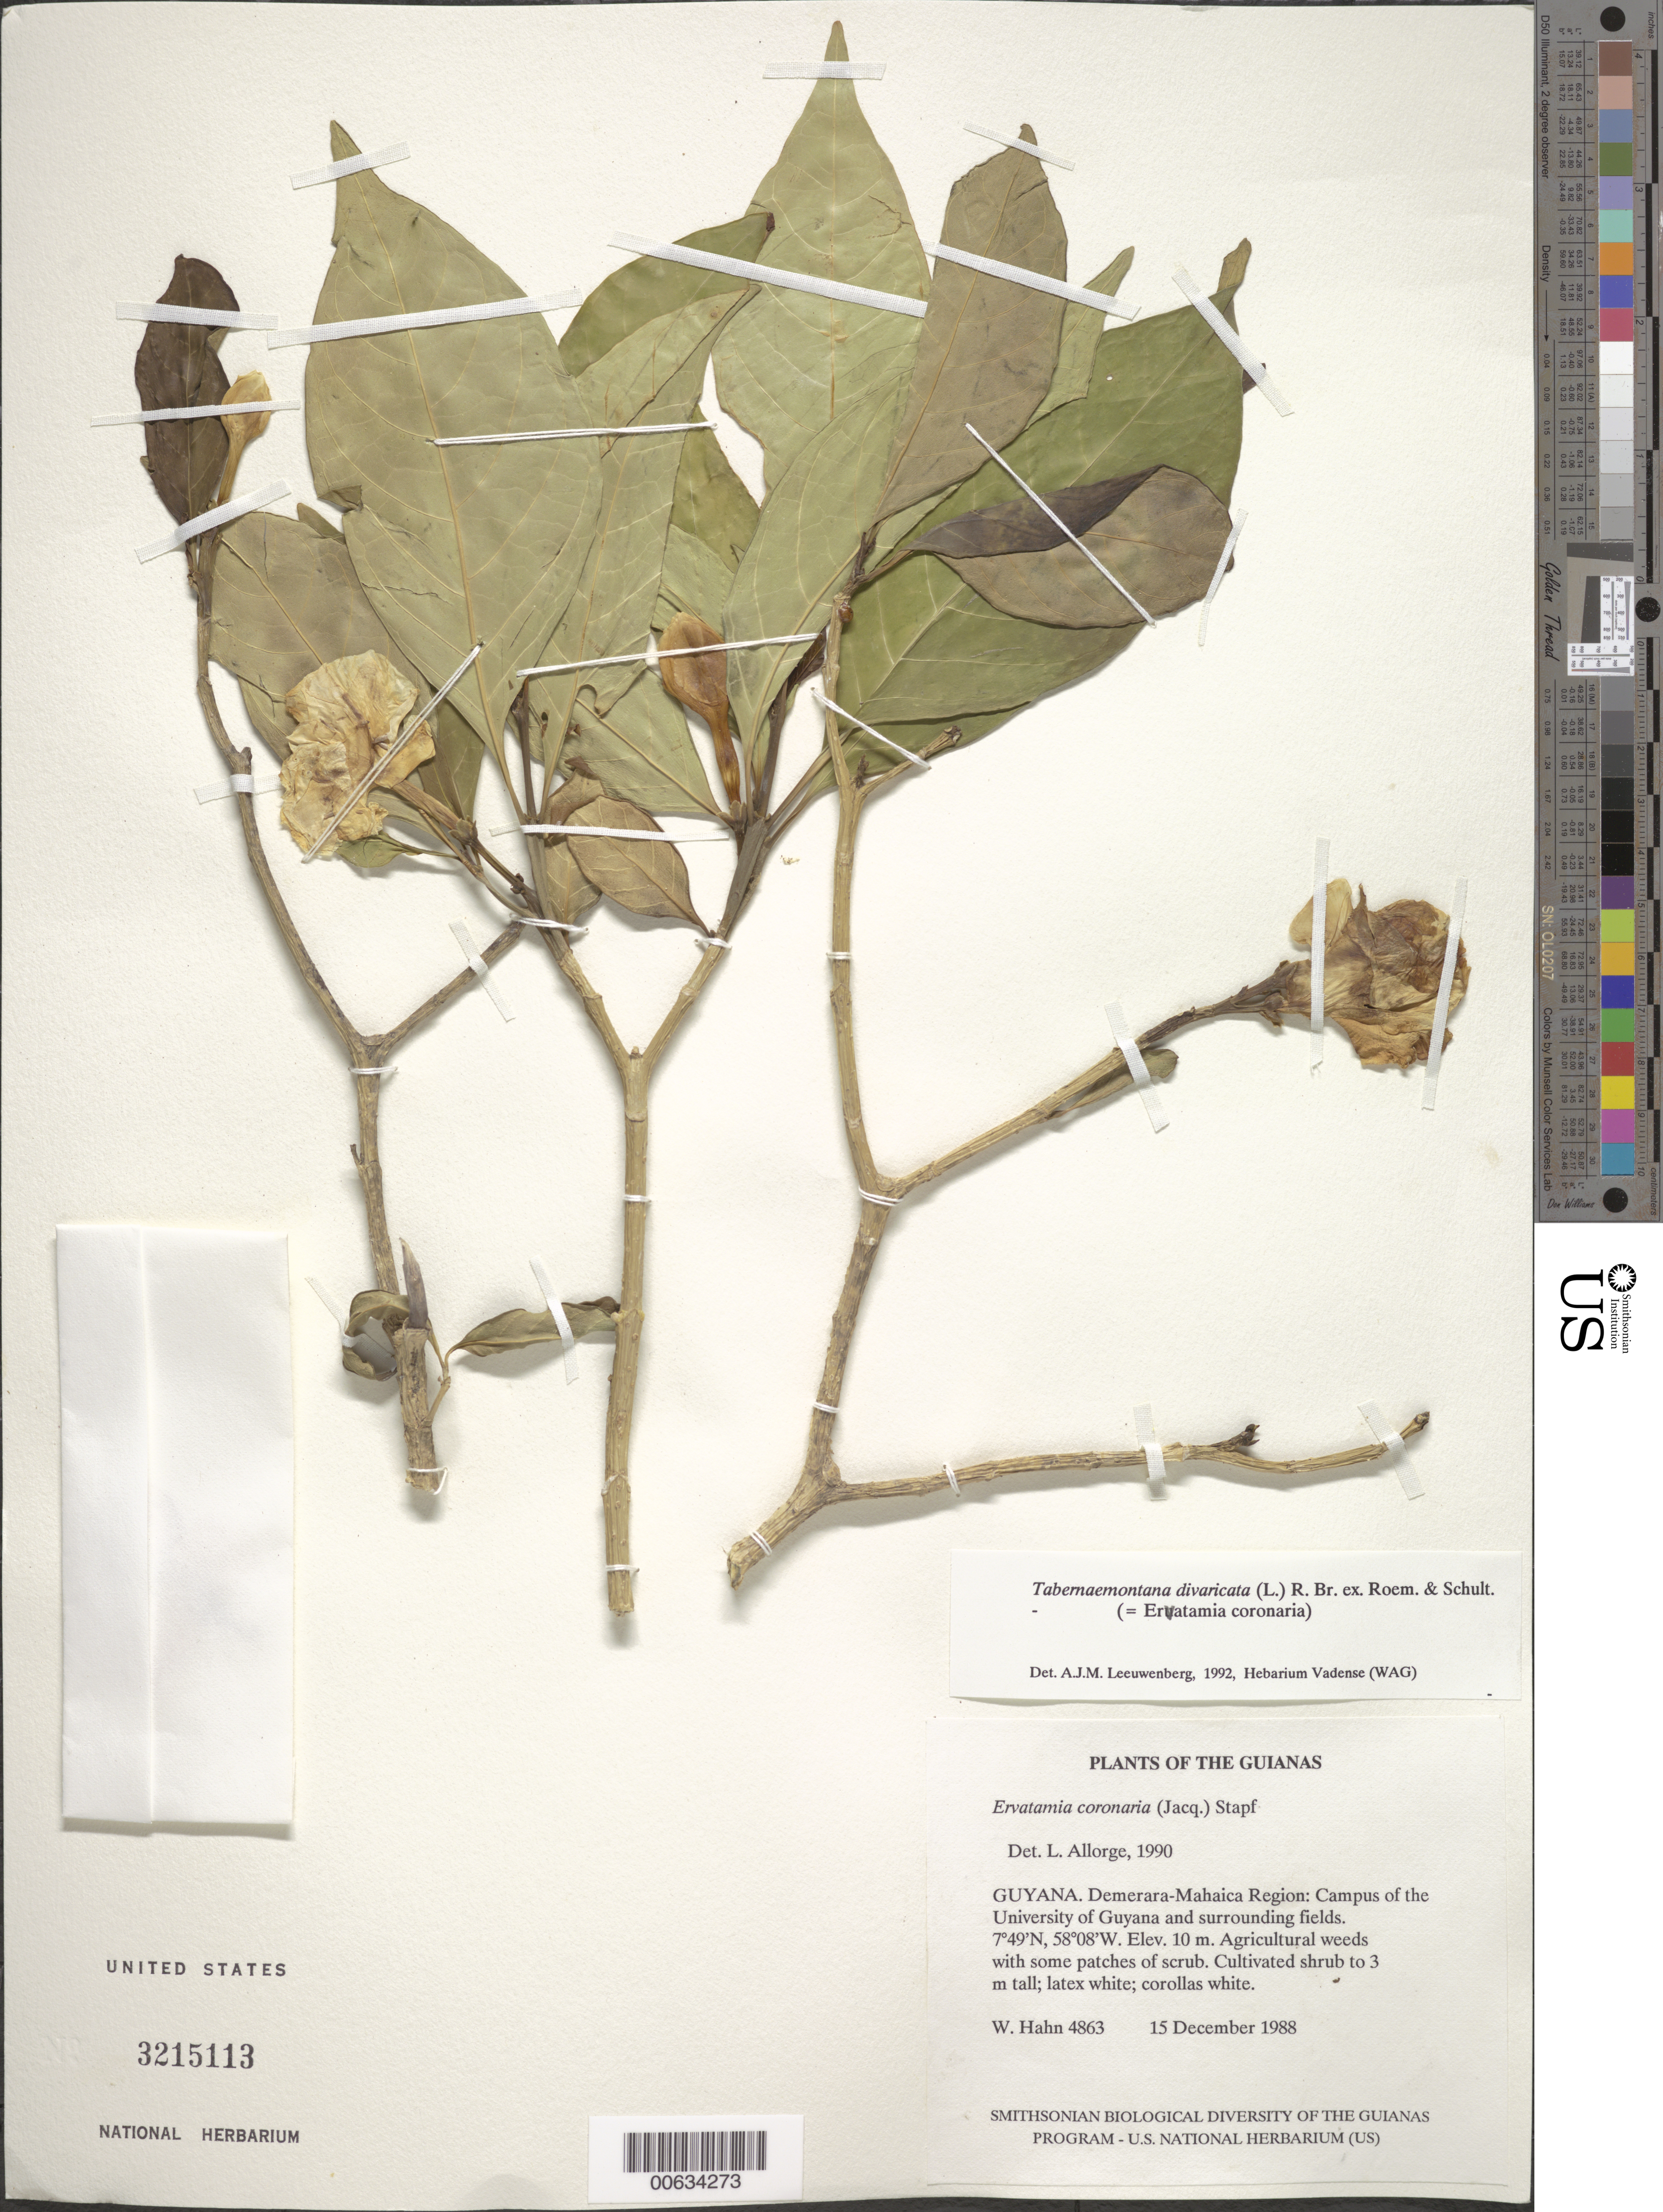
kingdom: Plantae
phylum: Tracheophyta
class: Magnoliopsida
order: Gentianales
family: Apocynaceae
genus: Tabernaemontana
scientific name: Tabernaemontana divaricata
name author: (L.) R. Br. ex Roem. & Schult.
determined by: Leeuwenberg, A. J. M.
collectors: W. Hahn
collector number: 4863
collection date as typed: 15 December 1988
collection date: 1988-12-15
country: Guyana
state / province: Demerara-Mahaica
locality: Campus of the University of Guyana and surrounding fields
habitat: Agricultural weeds with some patches of scrub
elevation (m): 10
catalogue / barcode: US 3215113